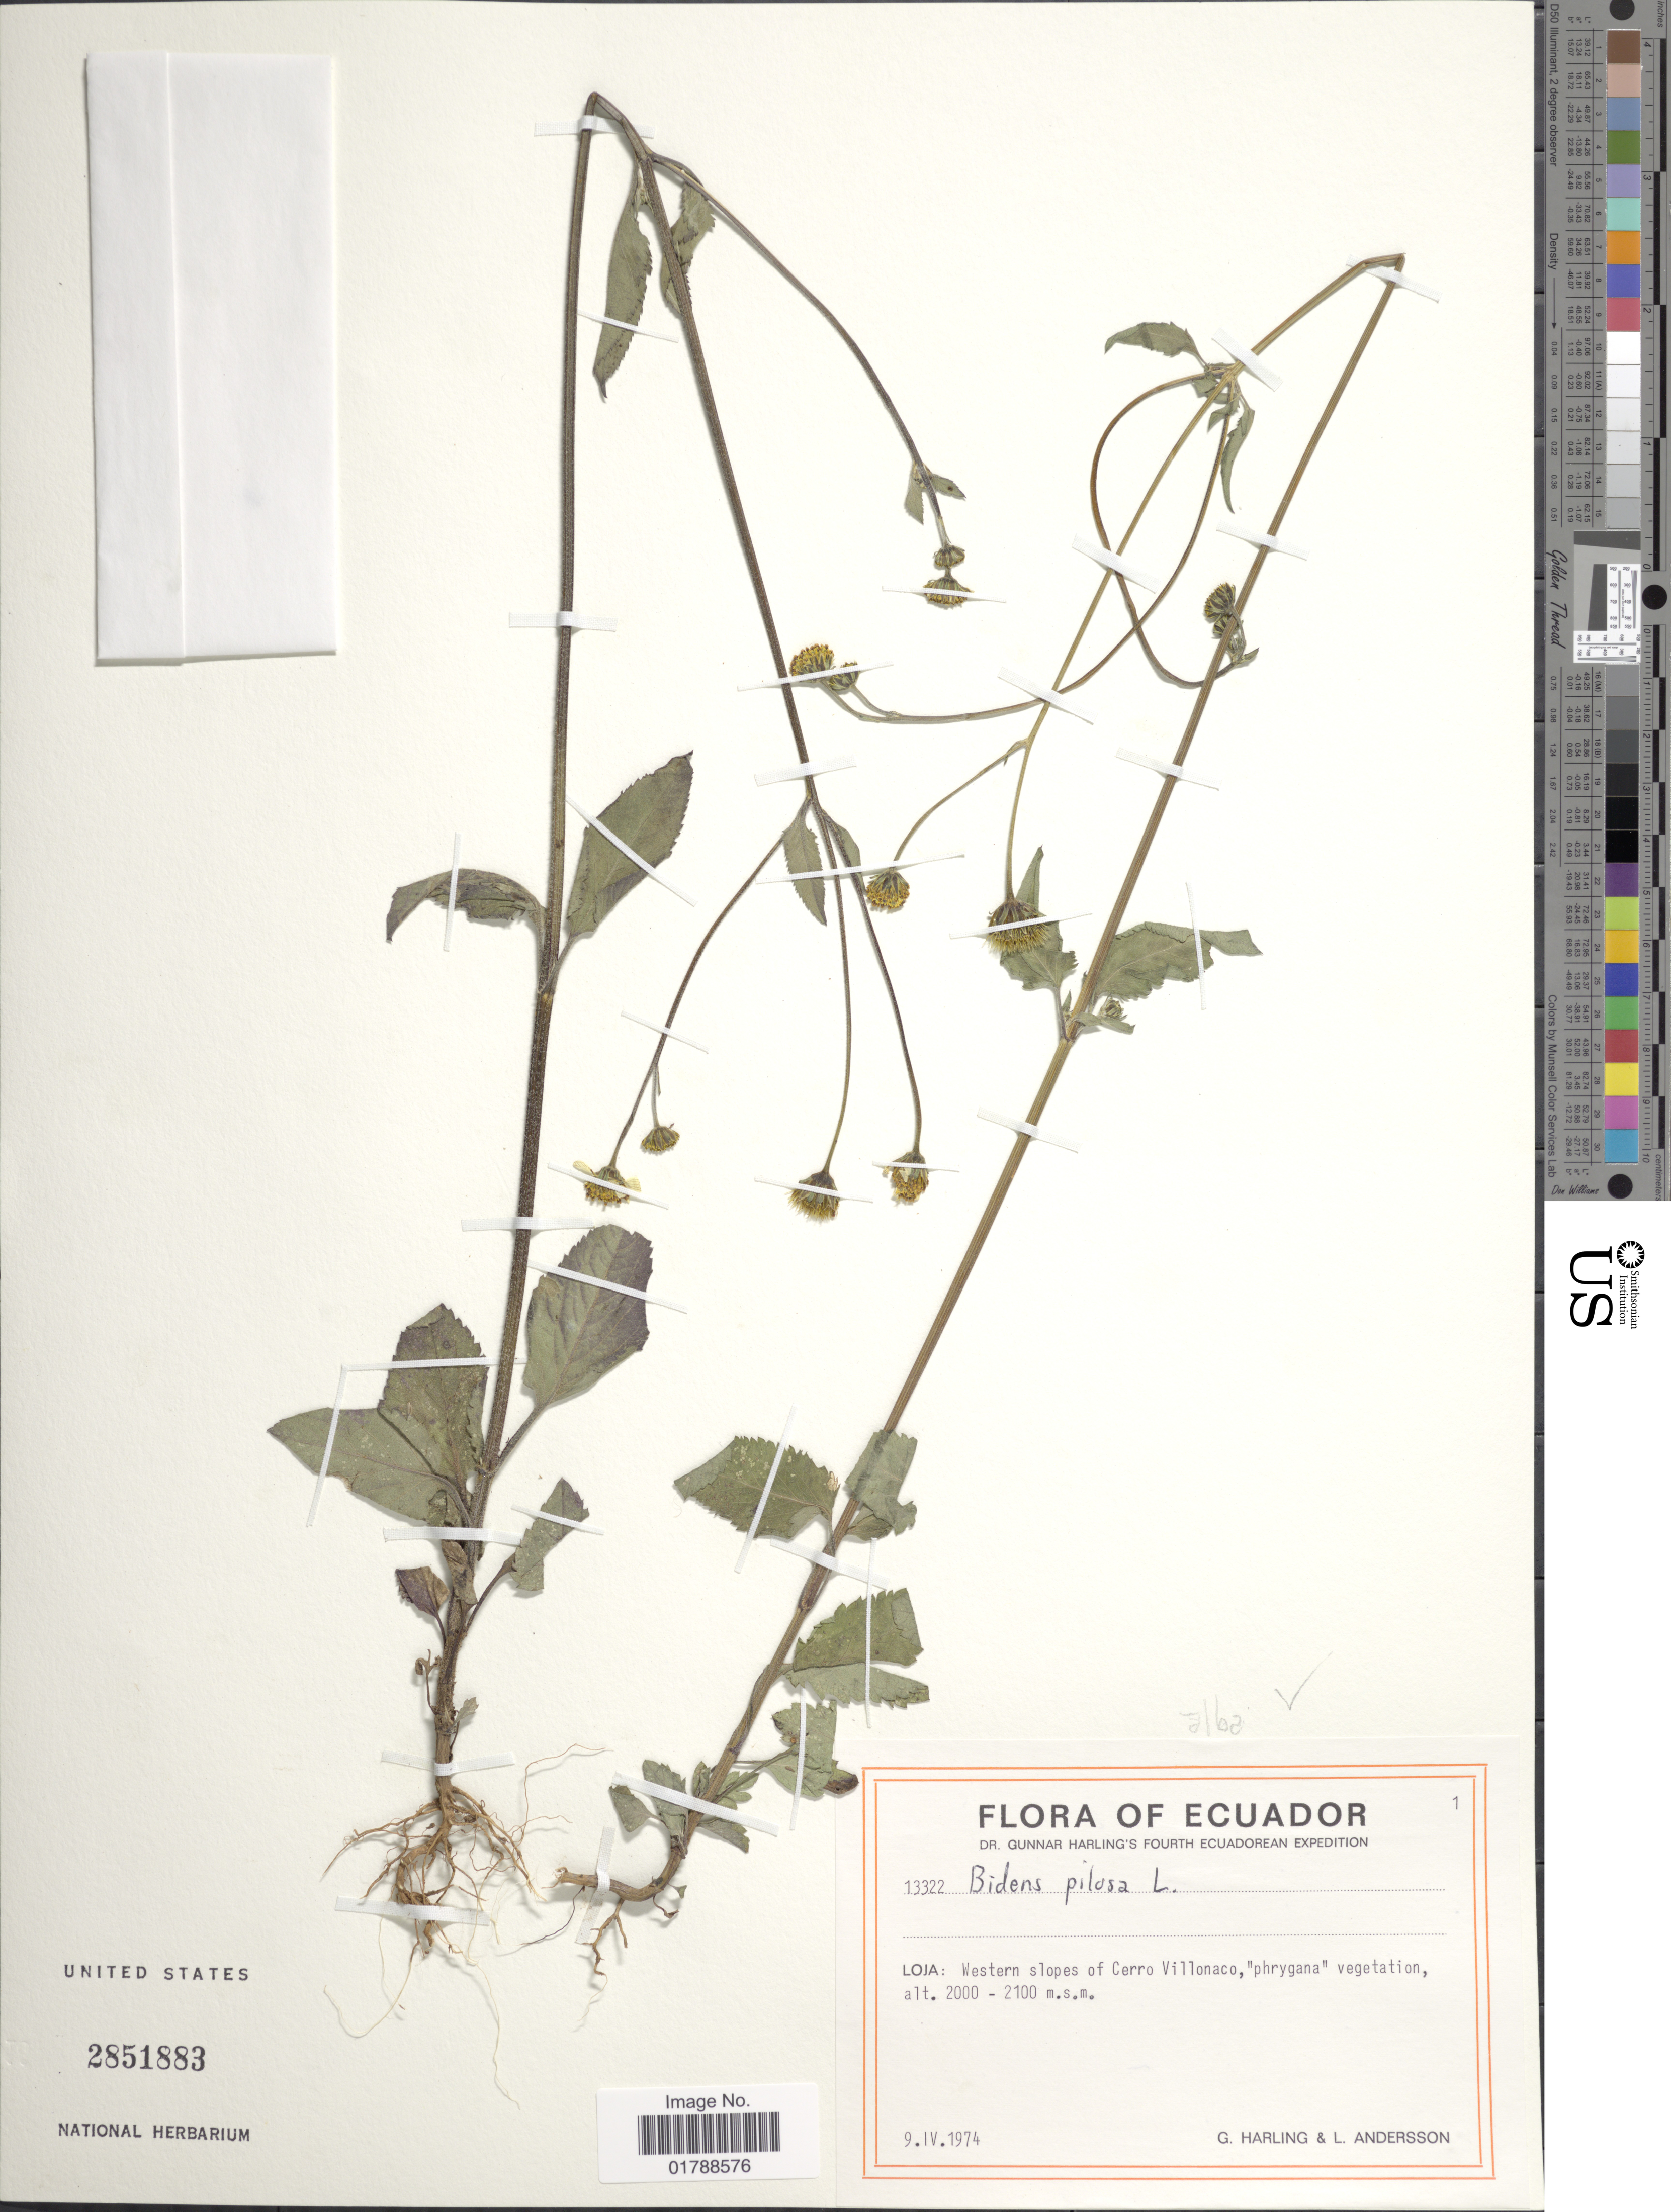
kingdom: Plantae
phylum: Tracheophyta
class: Magnoliopsida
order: Asterales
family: Asteraceae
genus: Bidens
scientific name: Bidens odorata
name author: Cav.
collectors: G. Harling & L. Andersson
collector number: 13322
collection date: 1974-04-09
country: Ecuador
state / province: Loja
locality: Western slopes of Cerro Villonaco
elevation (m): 2000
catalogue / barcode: US 2851883